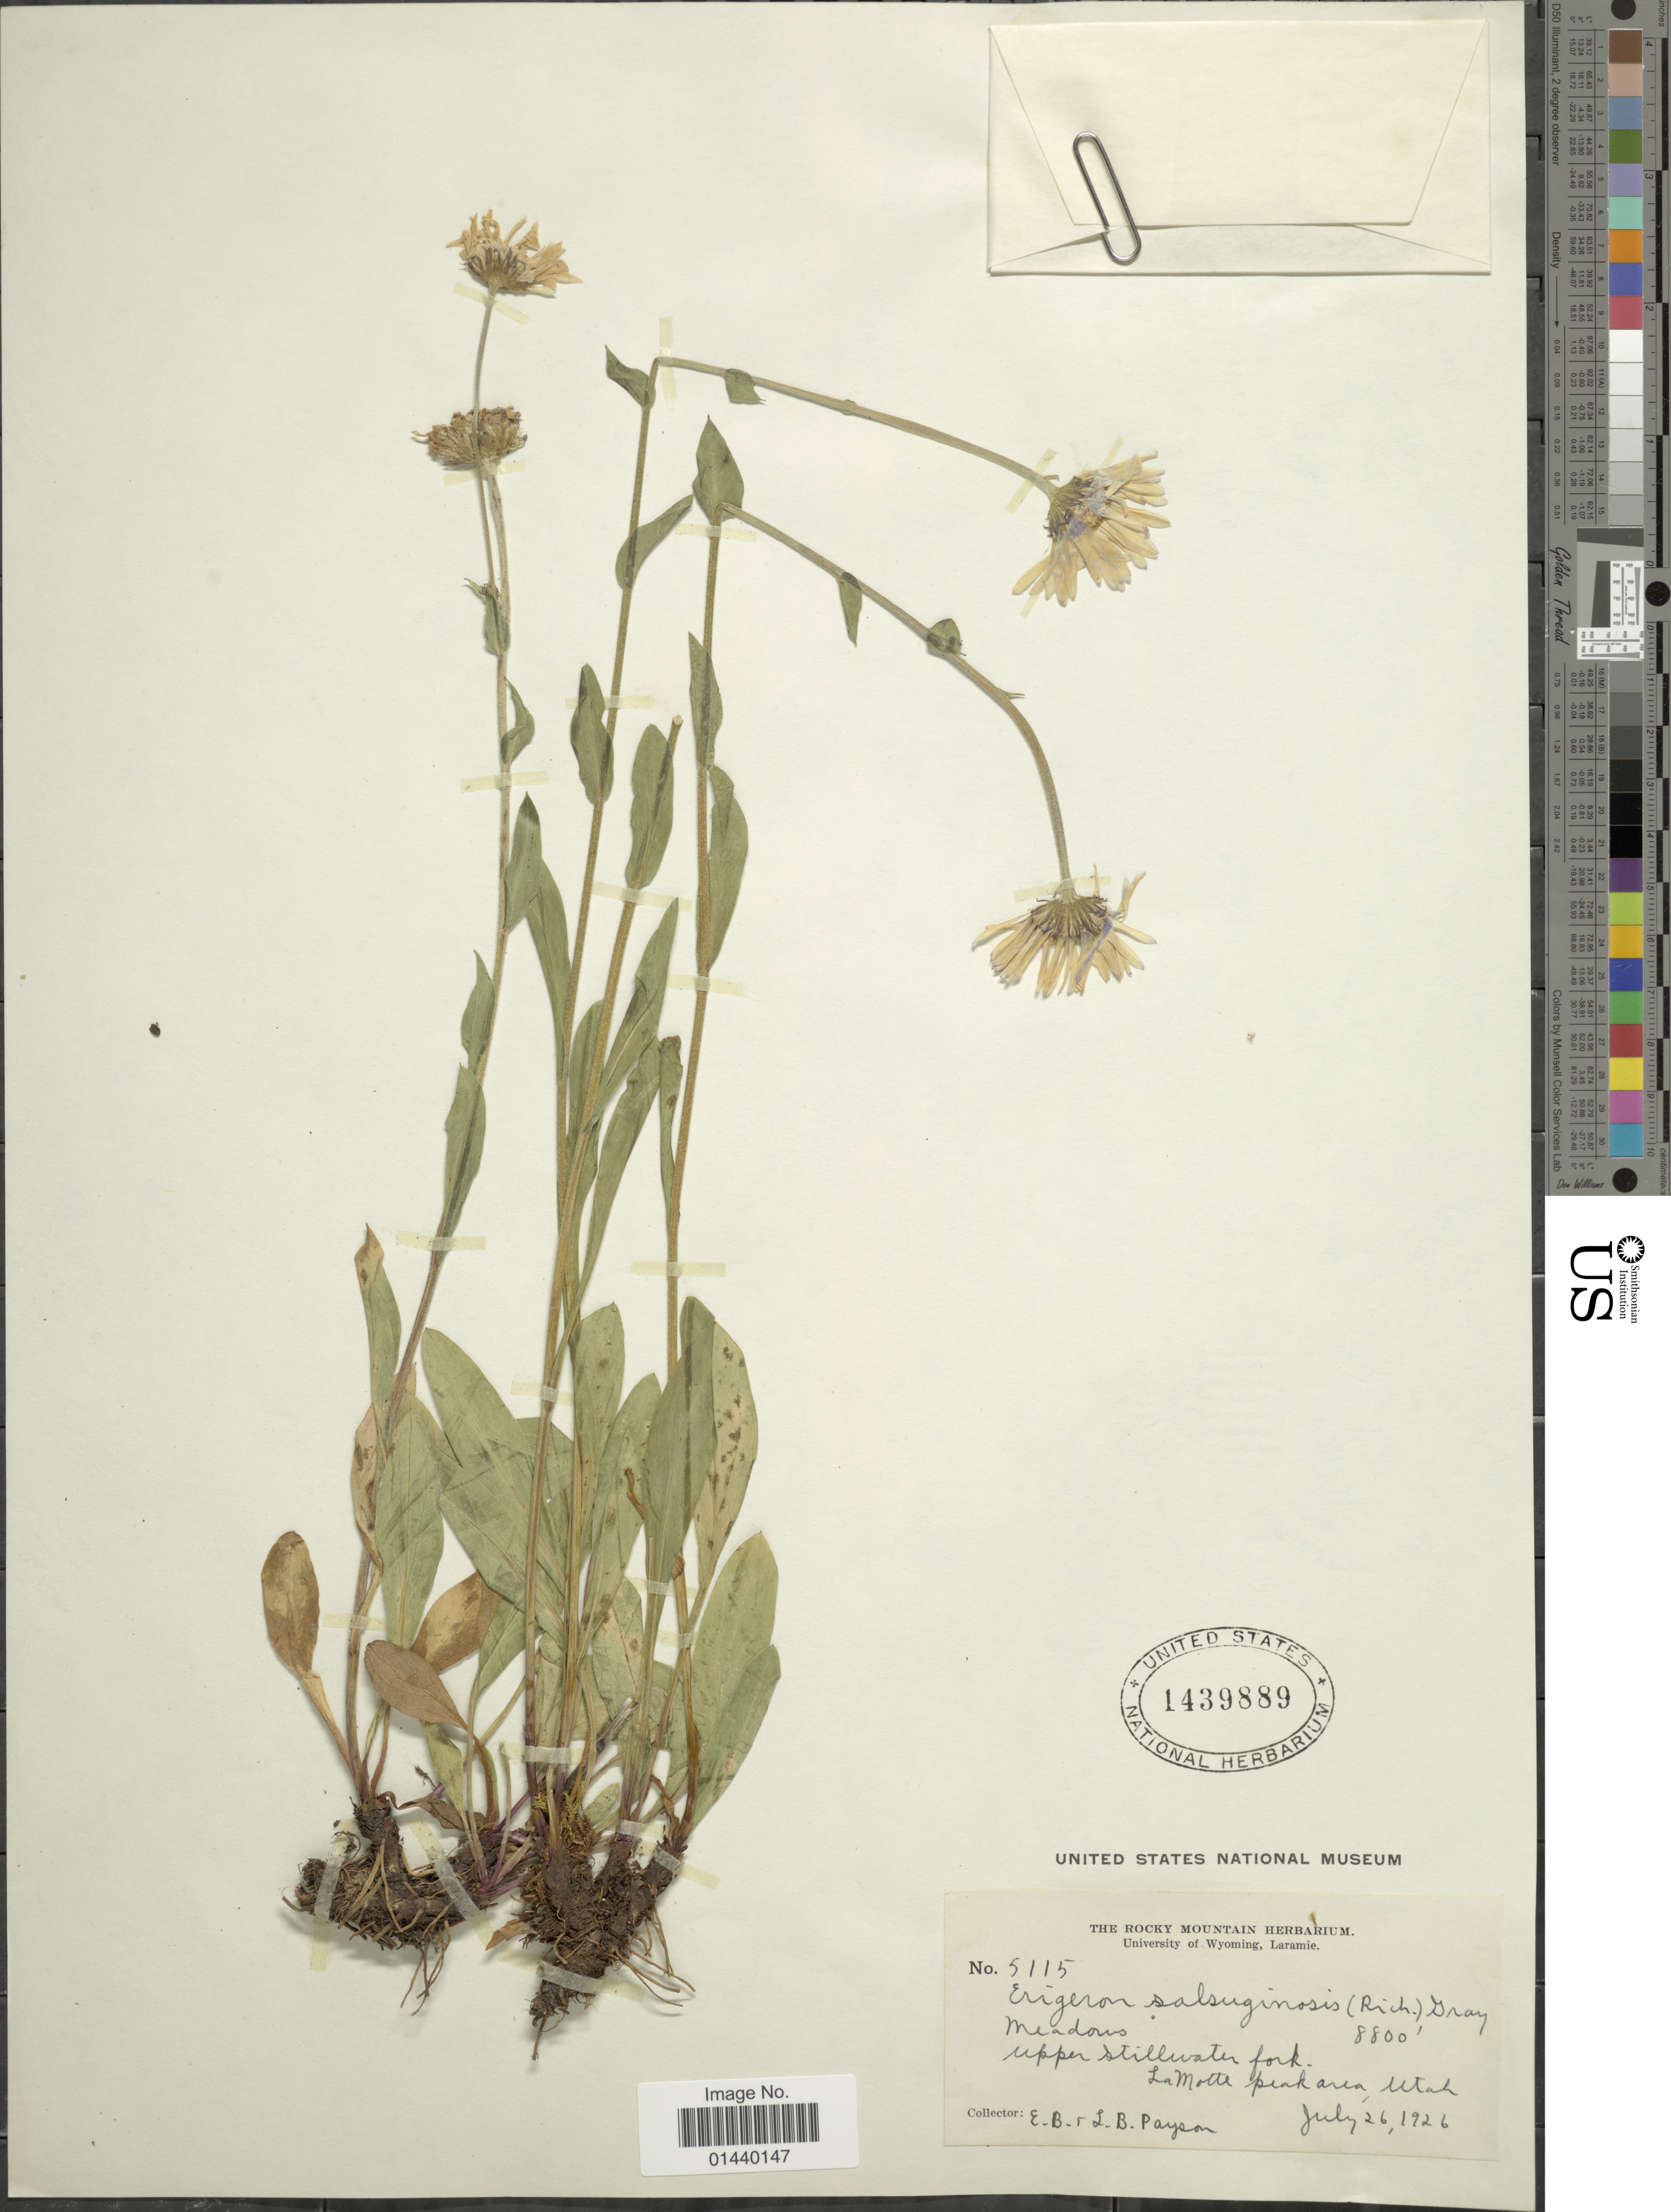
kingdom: Plantae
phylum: Tracheophyta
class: Magnoliopsida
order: Asterales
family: Asteraceae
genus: Erigeron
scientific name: Erigeron salsuginosus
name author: (Richardson ex R. Br.) A. Gray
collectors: E. B. Payson & L. Payson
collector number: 5115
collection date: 1926-07-26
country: United States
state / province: Utah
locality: Upper stillwater fork. La Motte peak area.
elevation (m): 2682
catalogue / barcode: US 1439889